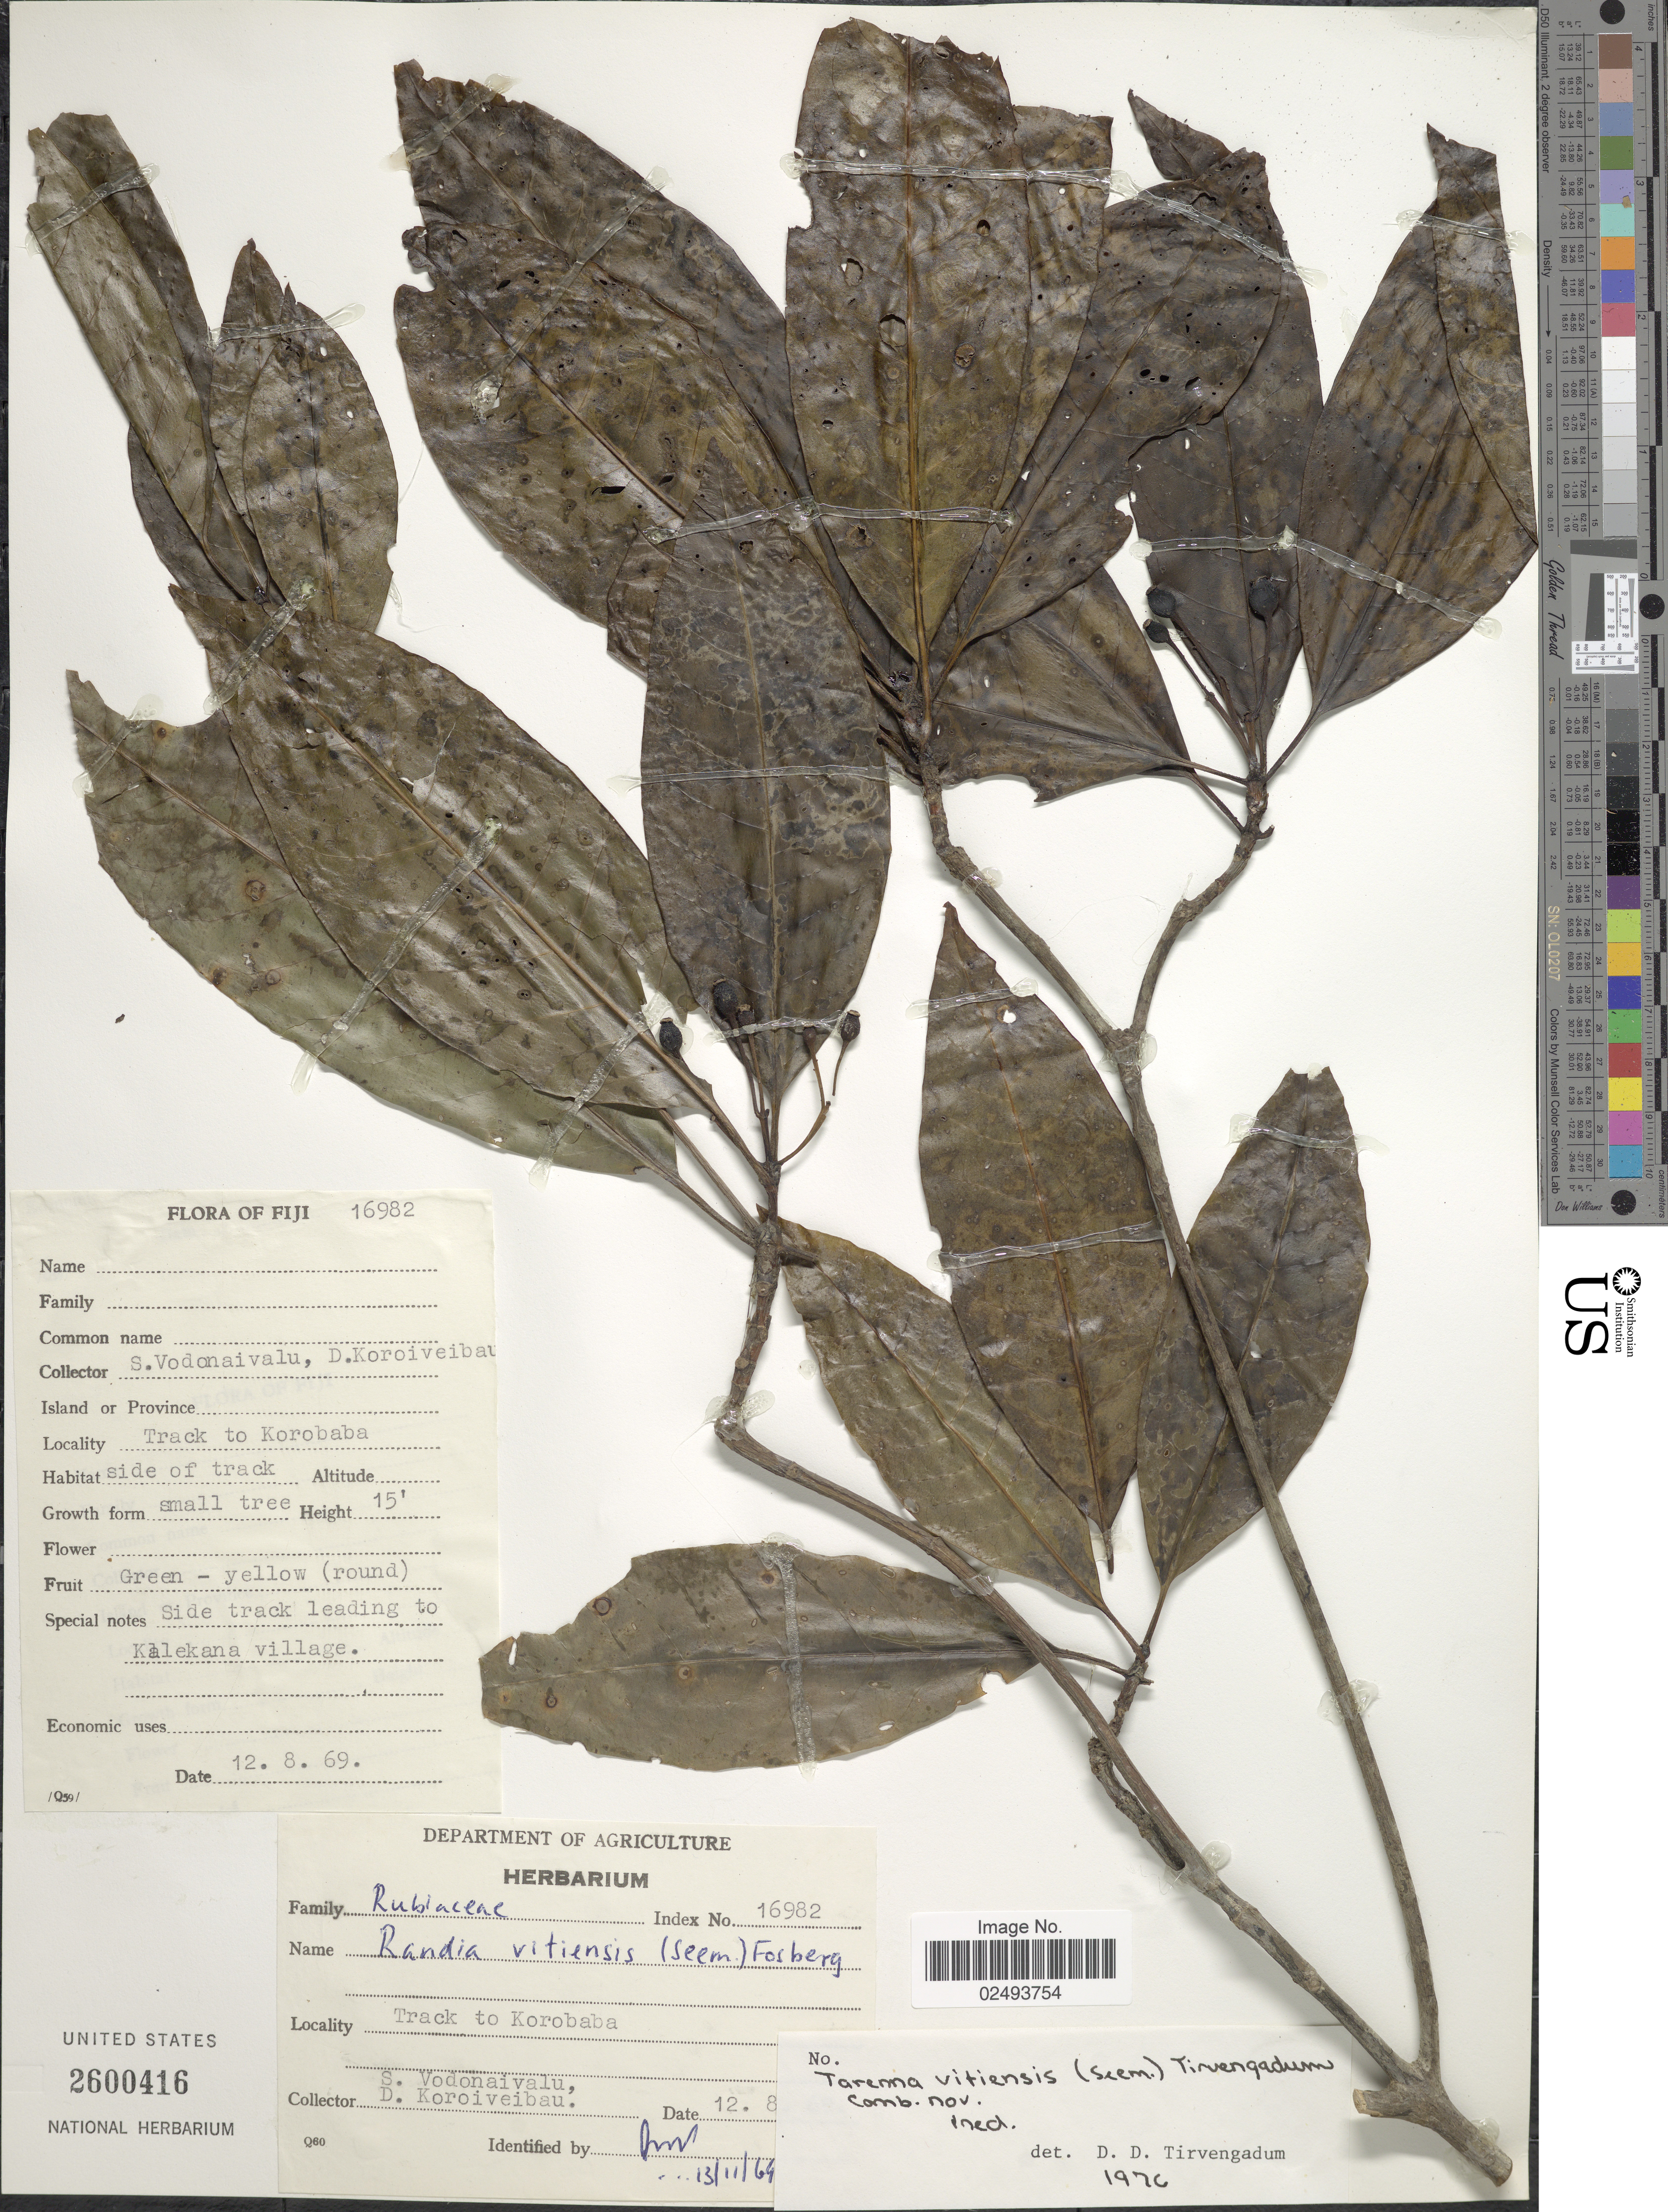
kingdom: Plantae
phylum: Tracheophyta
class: Magnoliopsida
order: Gentianales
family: Rubiaceae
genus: Tarenna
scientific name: Tarenna vitiensis (Seem.) Tirveng. comb. nov. ined.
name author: Craib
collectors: S. Vodonaivalu & D. Koroiveibau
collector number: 16982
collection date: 1969-08-12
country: Fiji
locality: Track to Korobaba, side trak leading to Kalekana village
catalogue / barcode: US 2600416